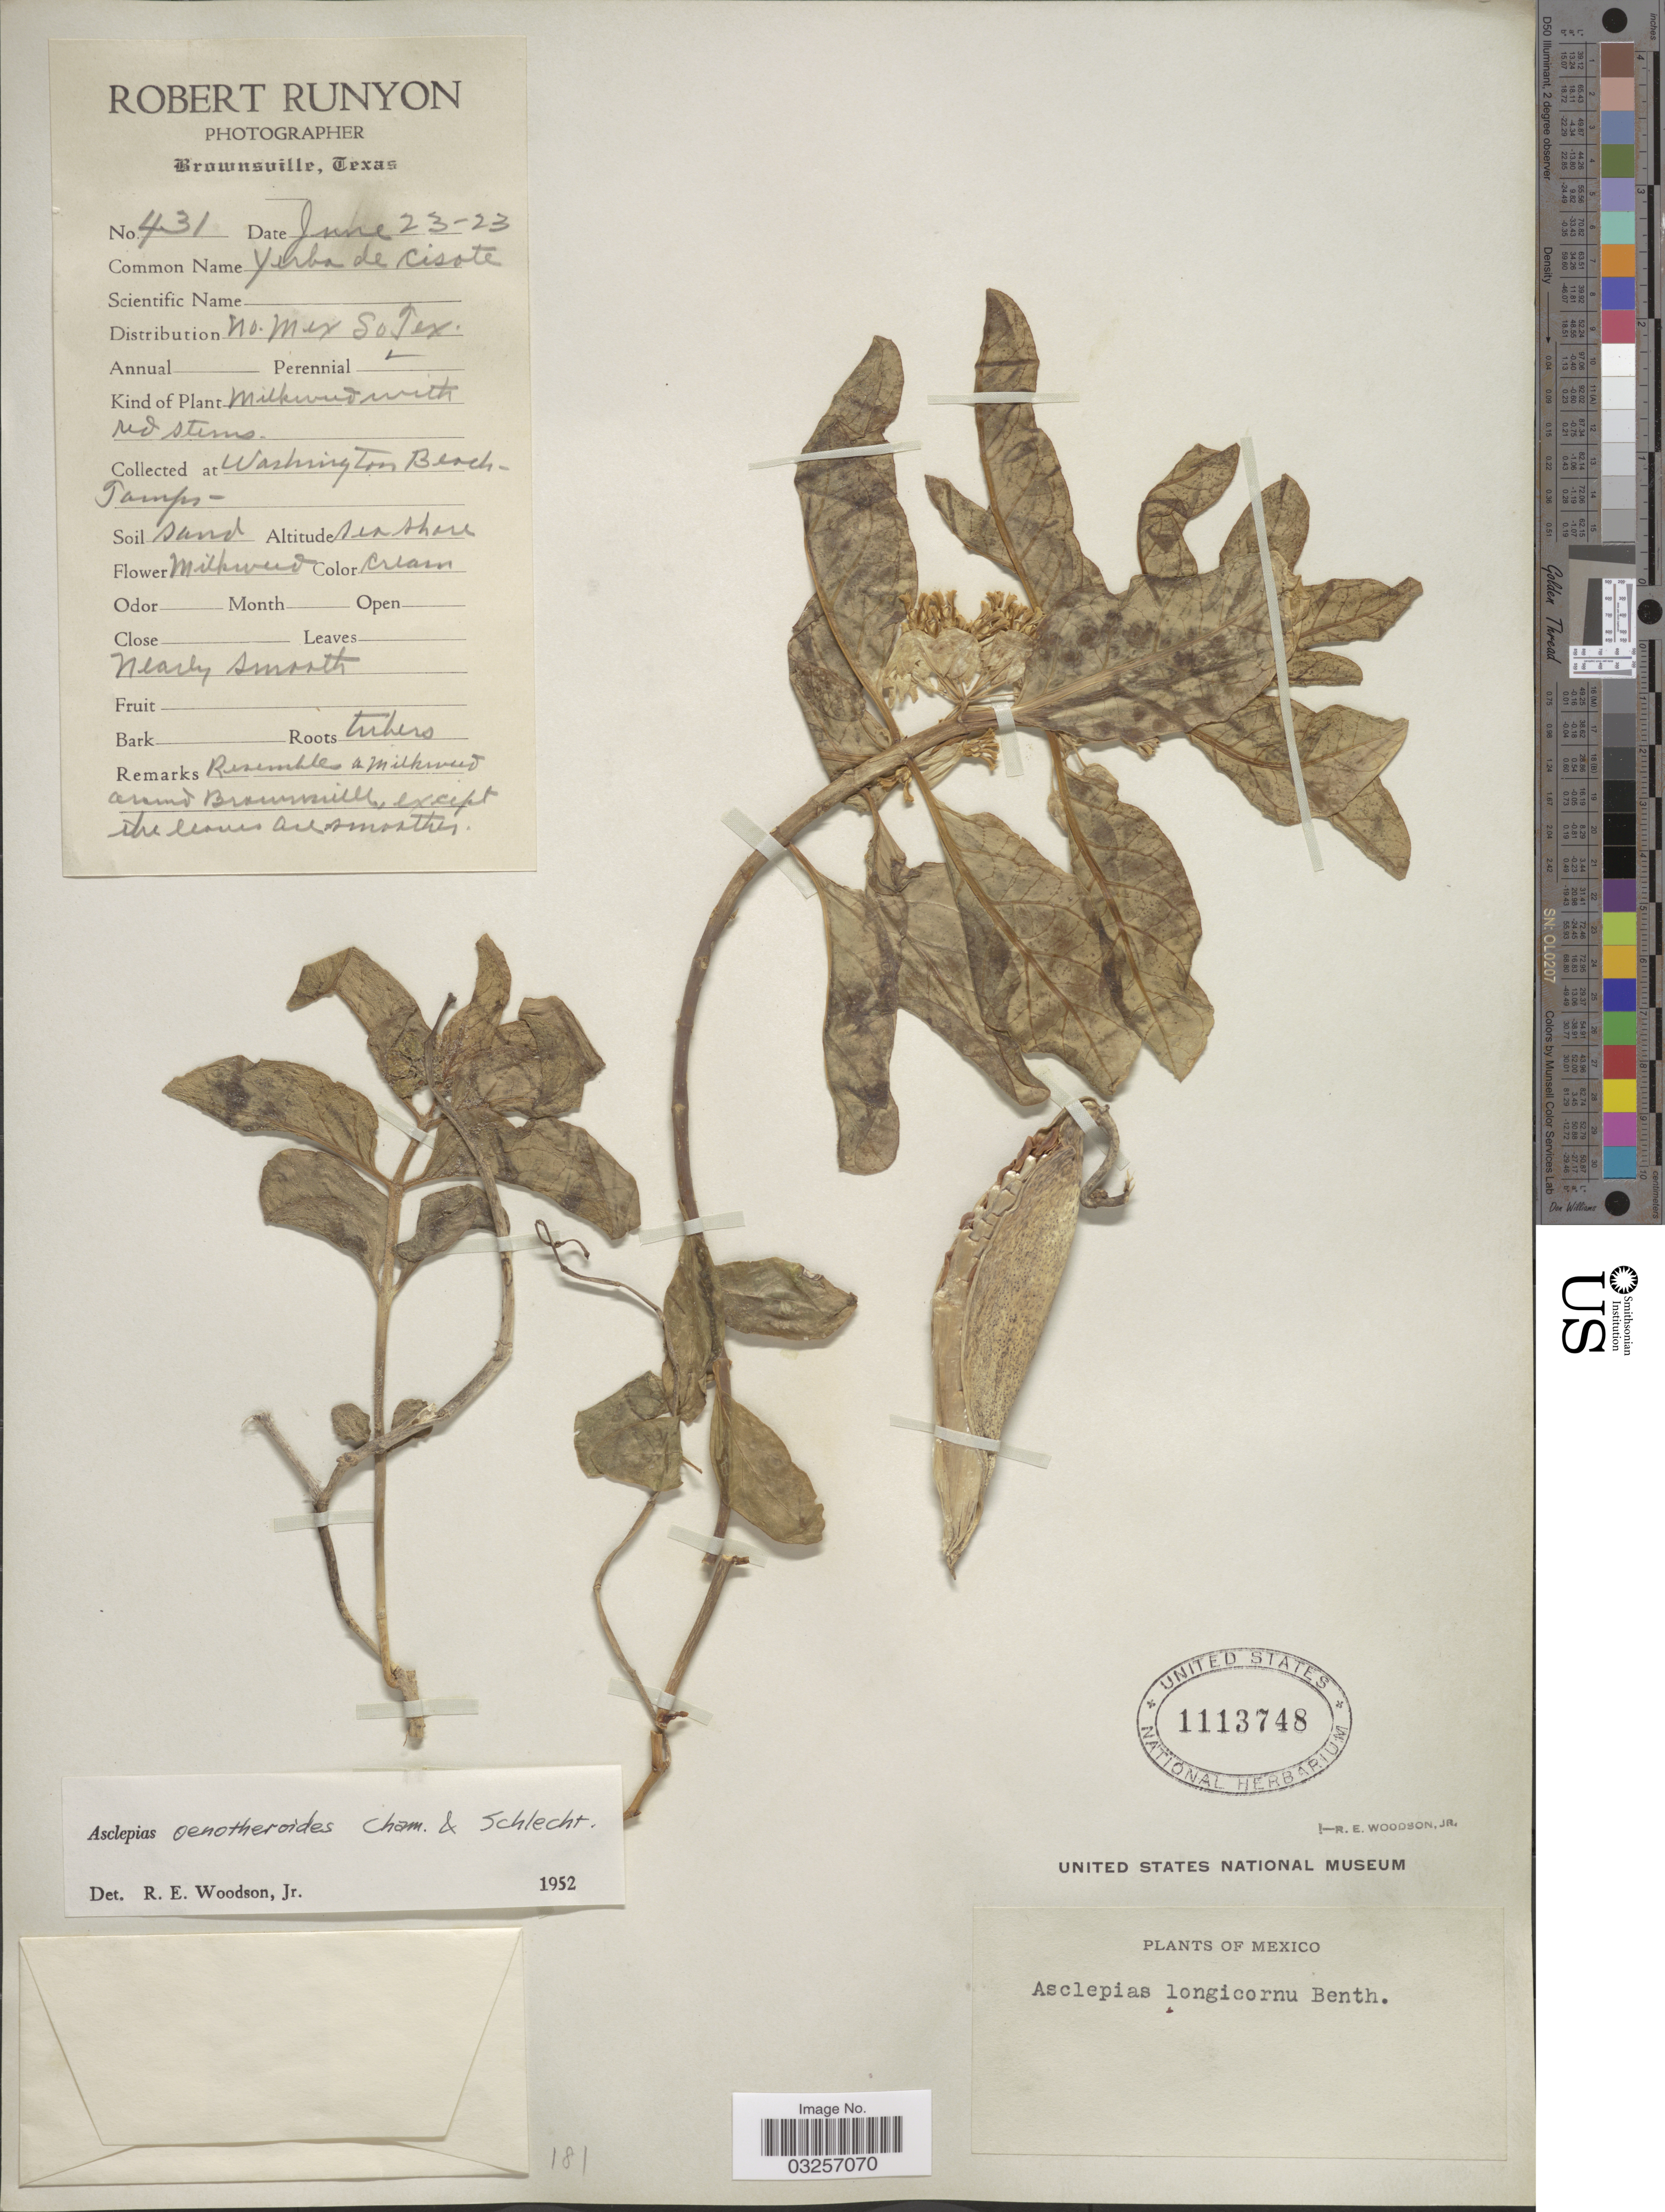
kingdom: Plantae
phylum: Tracheophyta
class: Magnoliopsida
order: Gentianales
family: Apocynaceae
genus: Asclepias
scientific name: Asclepias oenotheroides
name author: Schltdl. & Cham.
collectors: R. Runyon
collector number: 431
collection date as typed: Transcribed d/m/y: 23/6/23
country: Mexico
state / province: Tamaulipas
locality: Washington Beach.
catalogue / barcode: US 1113748